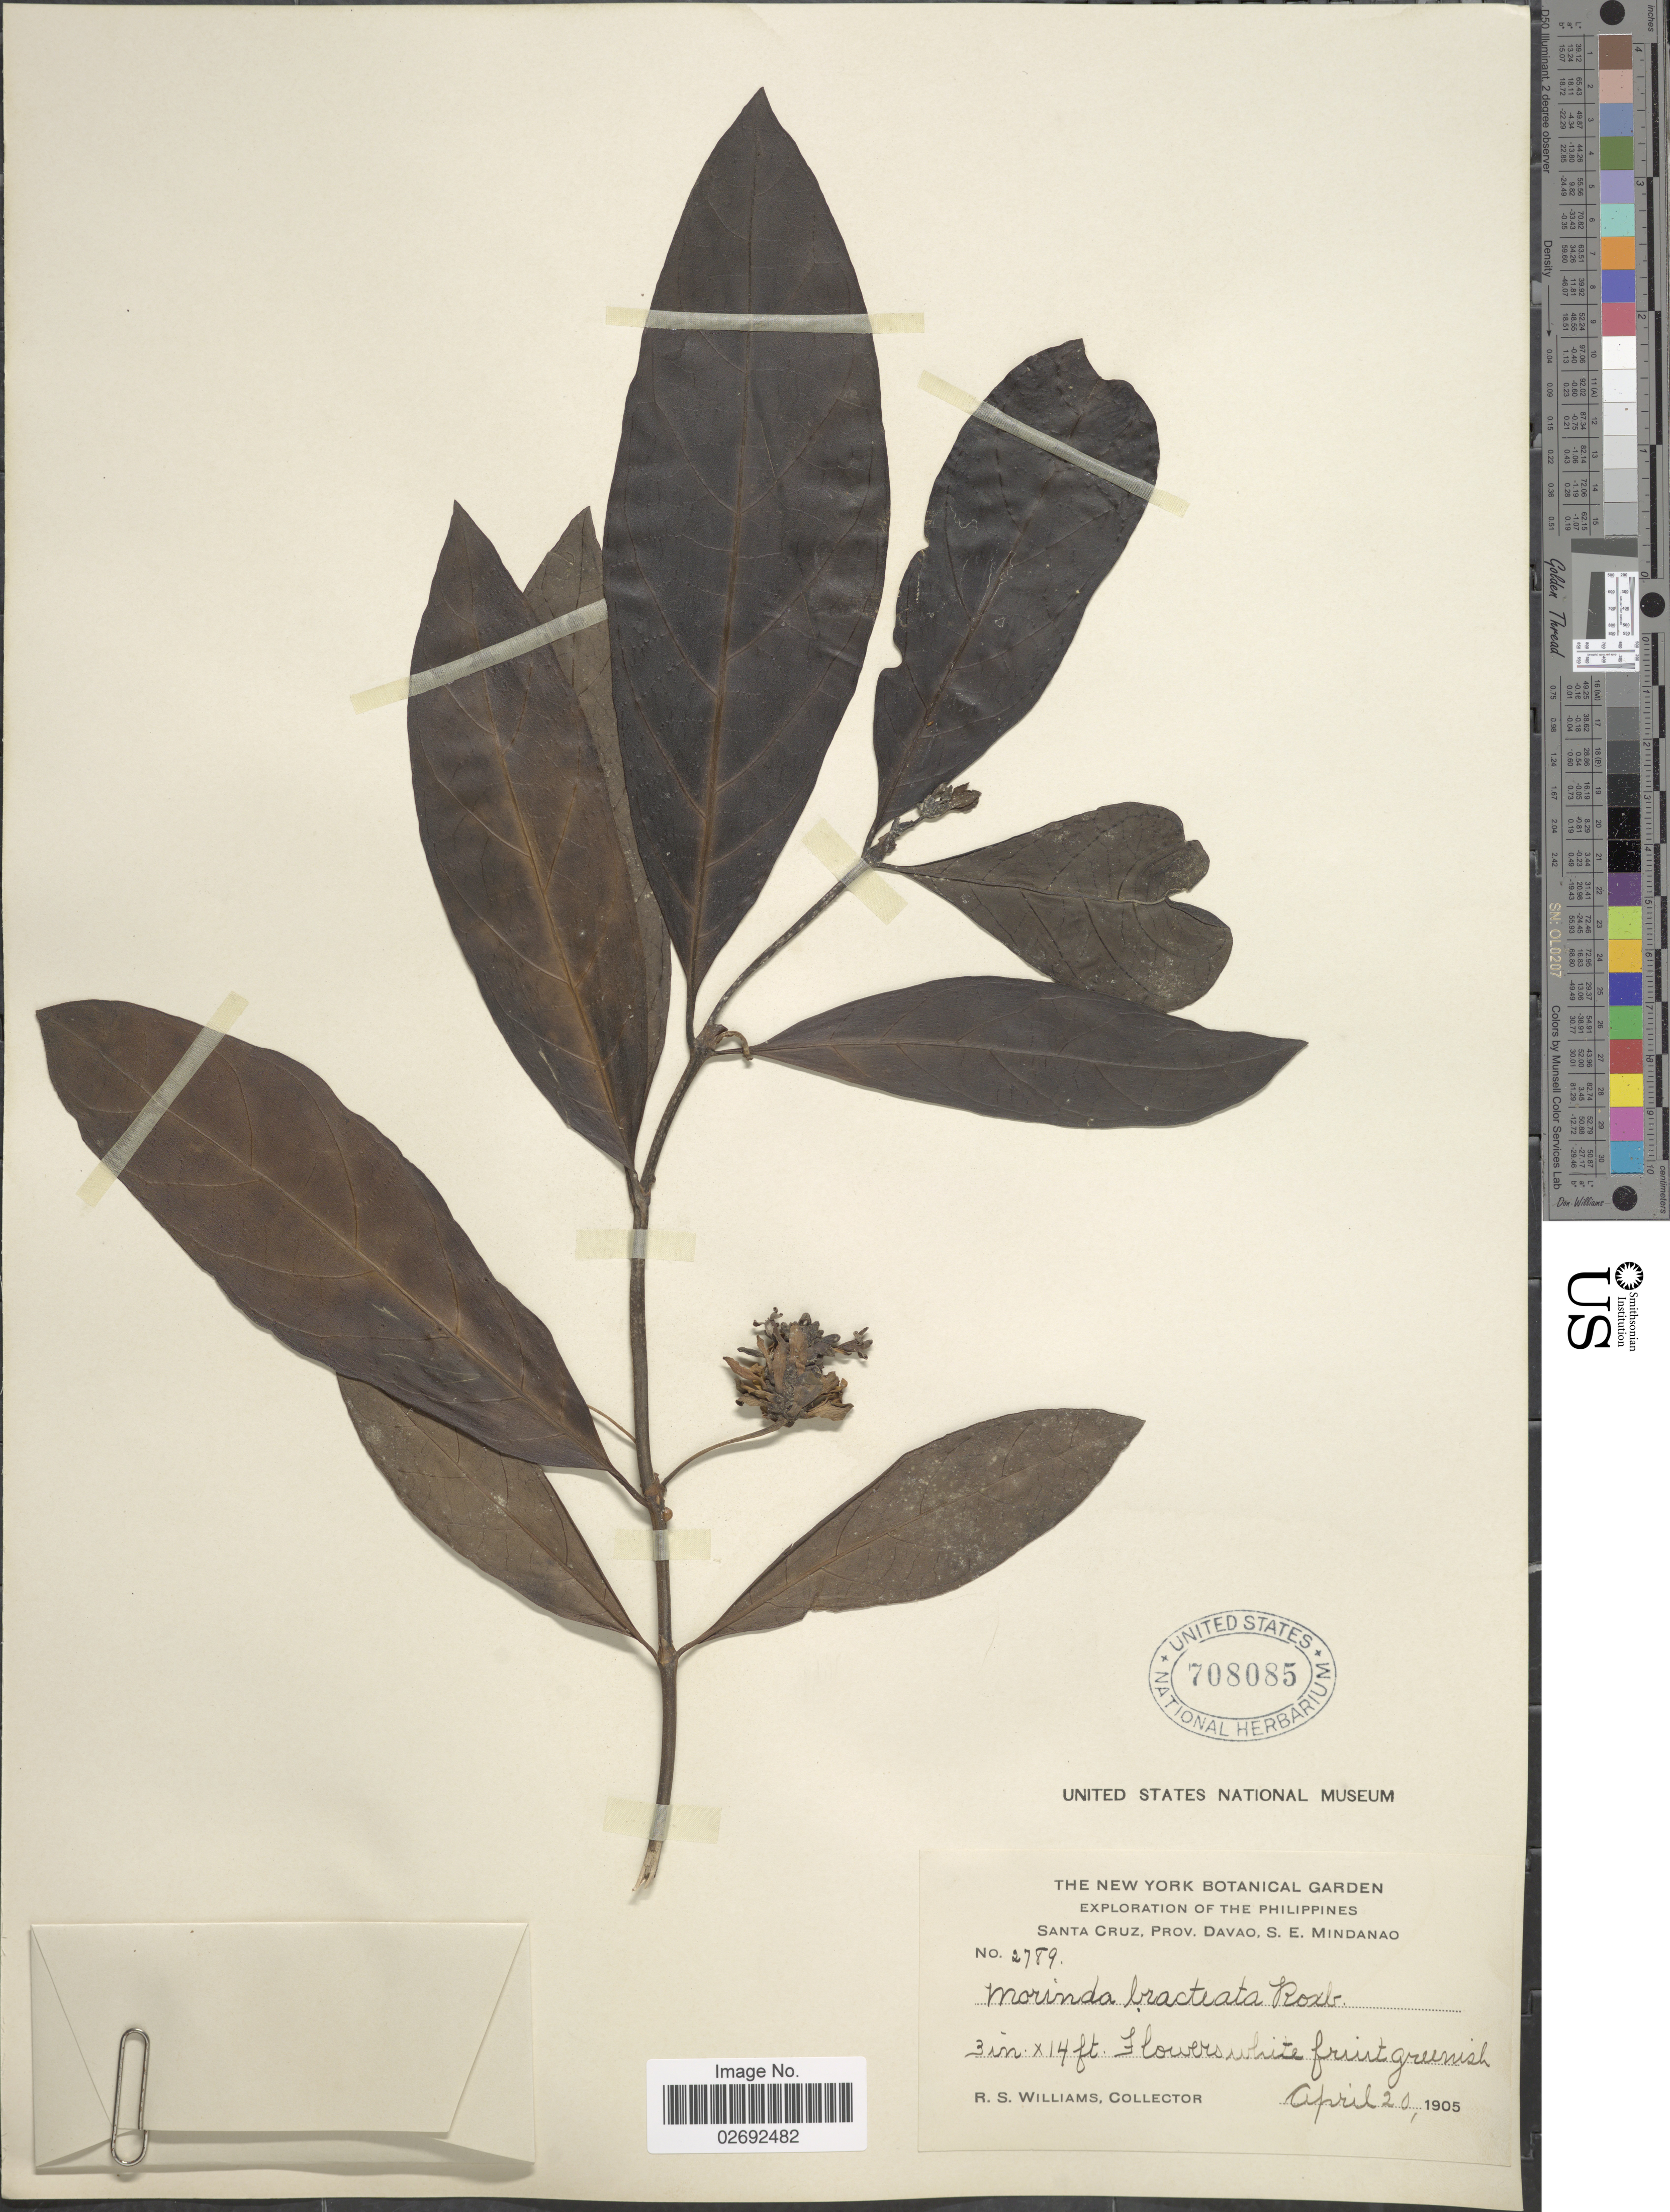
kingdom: Plantae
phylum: Tracheophyta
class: Magnoliopsida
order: Gentianales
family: Rubiaceae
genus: Morinda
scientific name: Morinda bracteata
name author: Roxb.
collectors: R. S. Williams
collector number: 2789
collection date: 1905-04-20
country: Philippines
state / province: Davao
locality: Santa Cruz, Prov. Davao, S.E. Mindanao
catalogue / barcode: US 708085